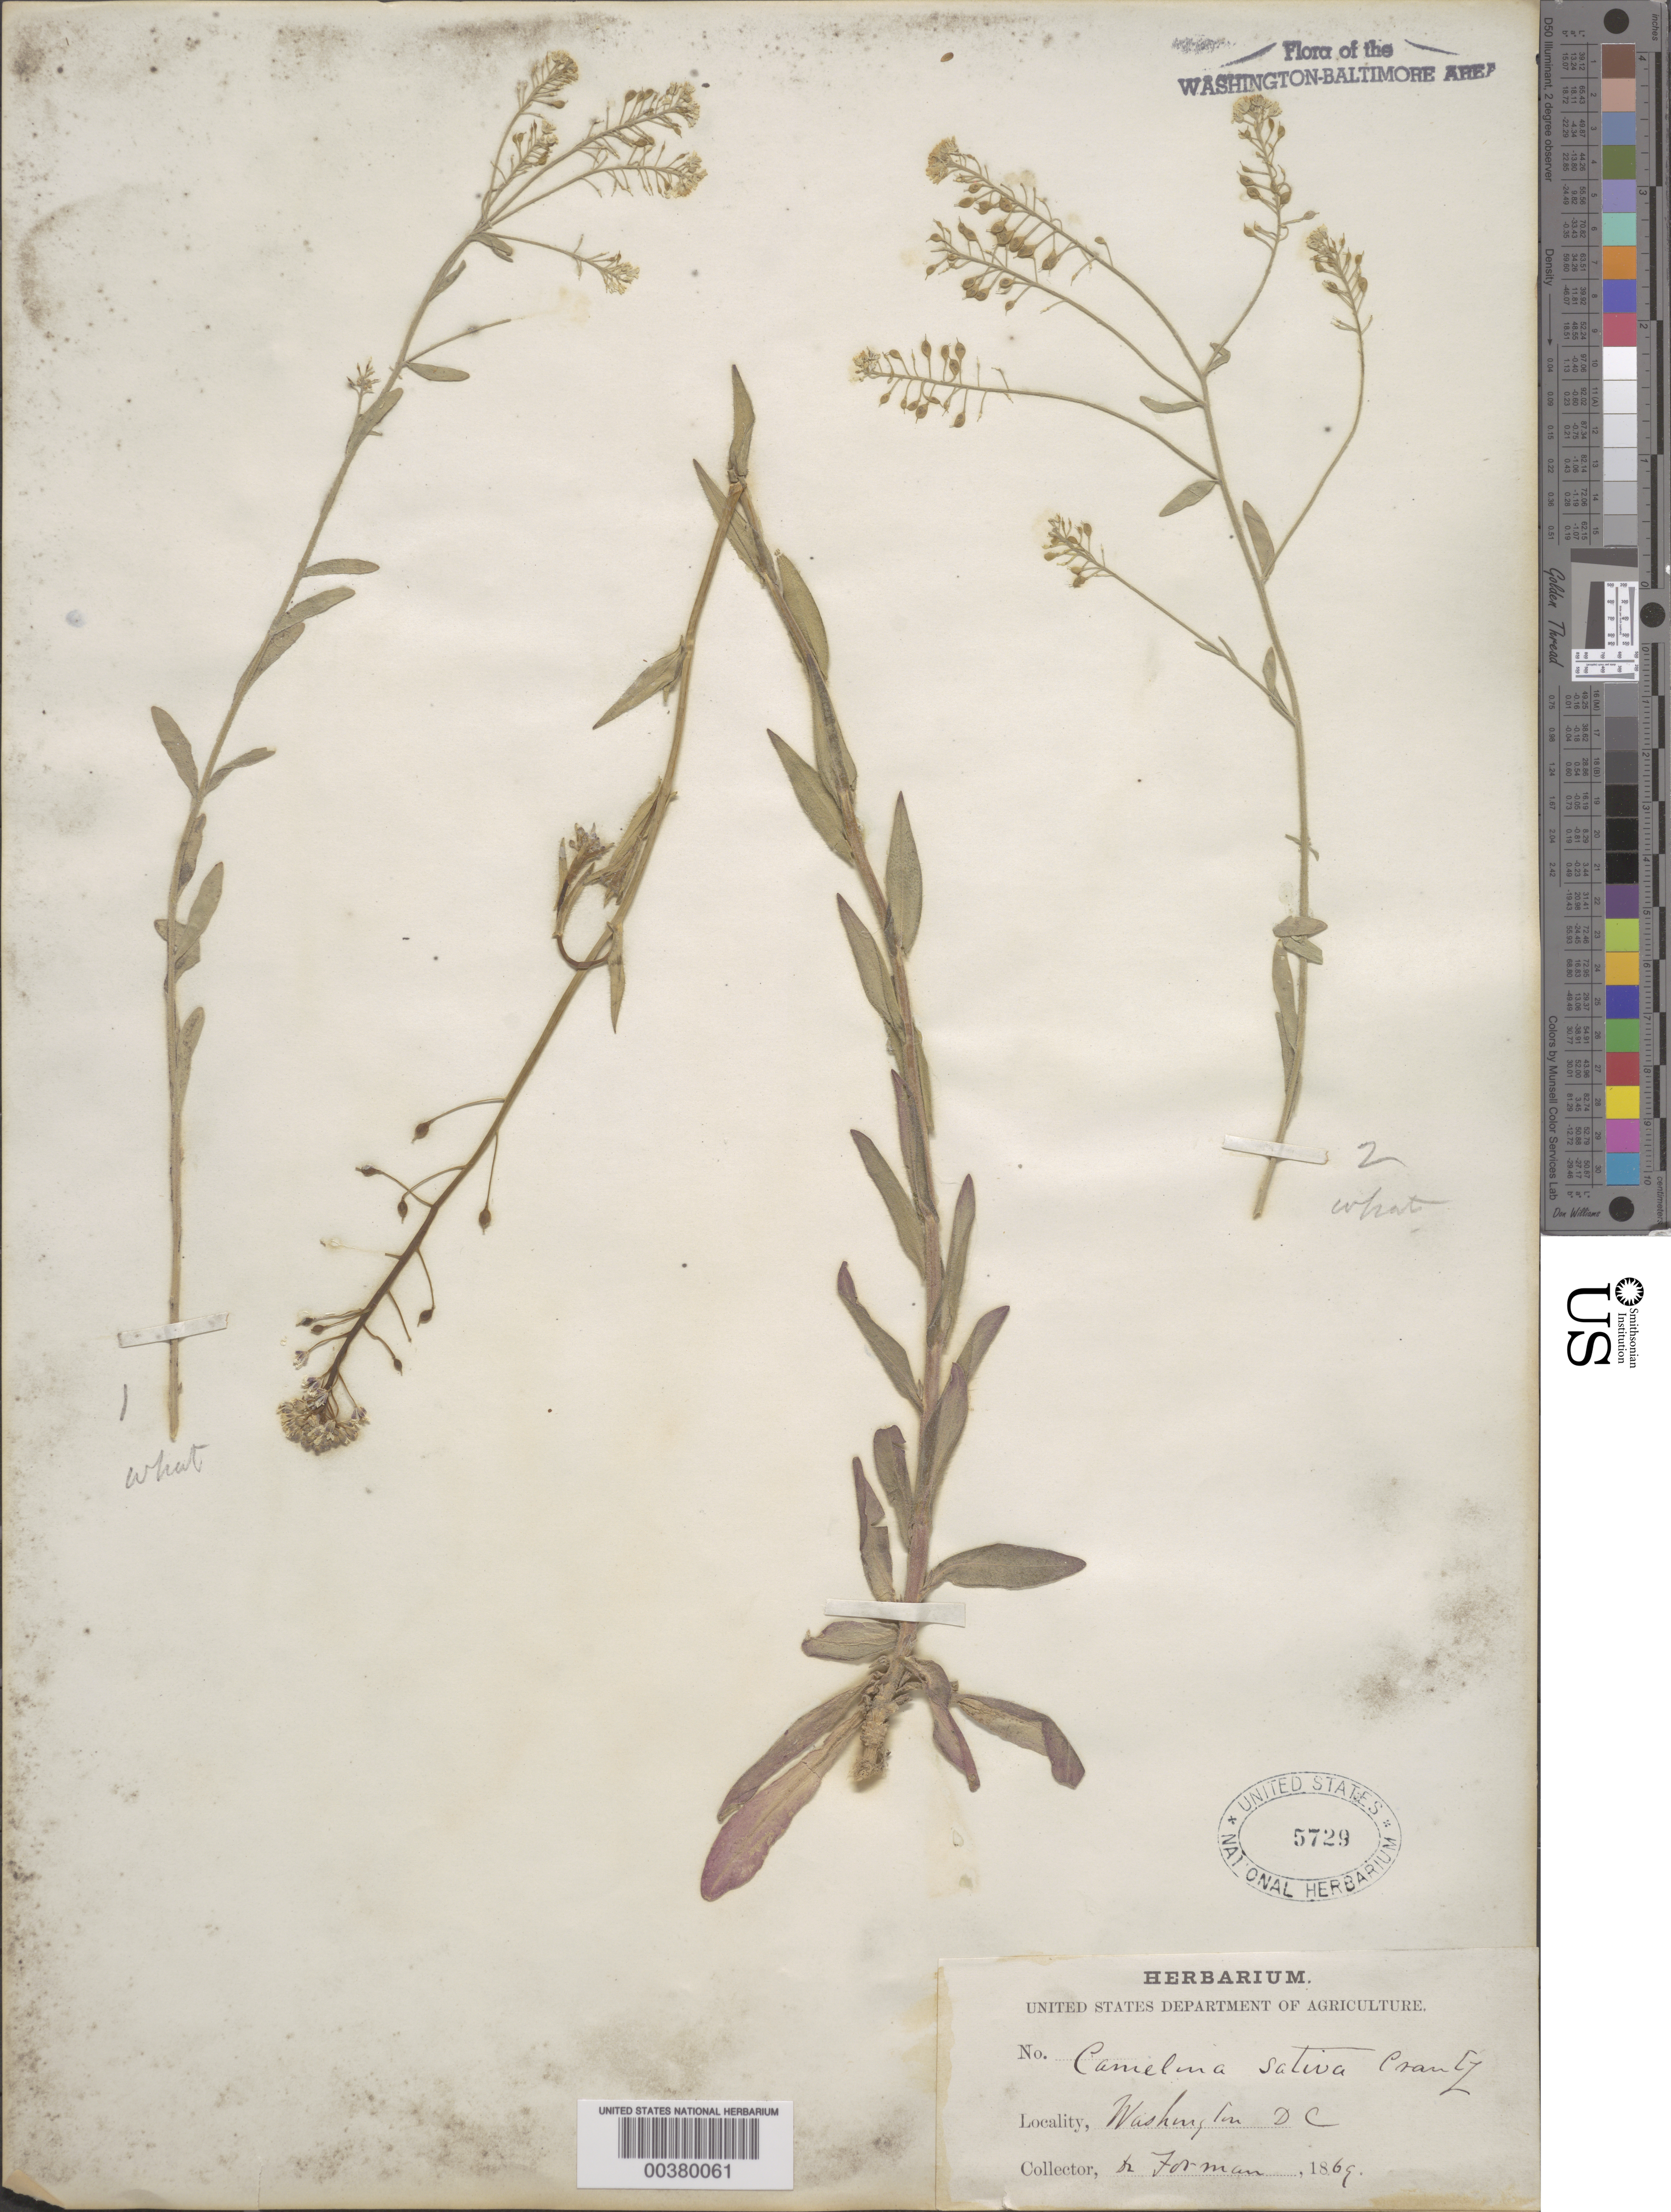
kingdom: Plantae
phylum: Tracheophyta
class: Magnoliopsida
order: Brassicales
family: Brassicaceae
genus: Camelina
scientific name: Camelina microcarpa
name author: DC.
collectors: -. Forman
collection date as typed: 1869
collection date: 1869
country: United States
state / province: District of Columbia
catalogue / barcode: US 5729